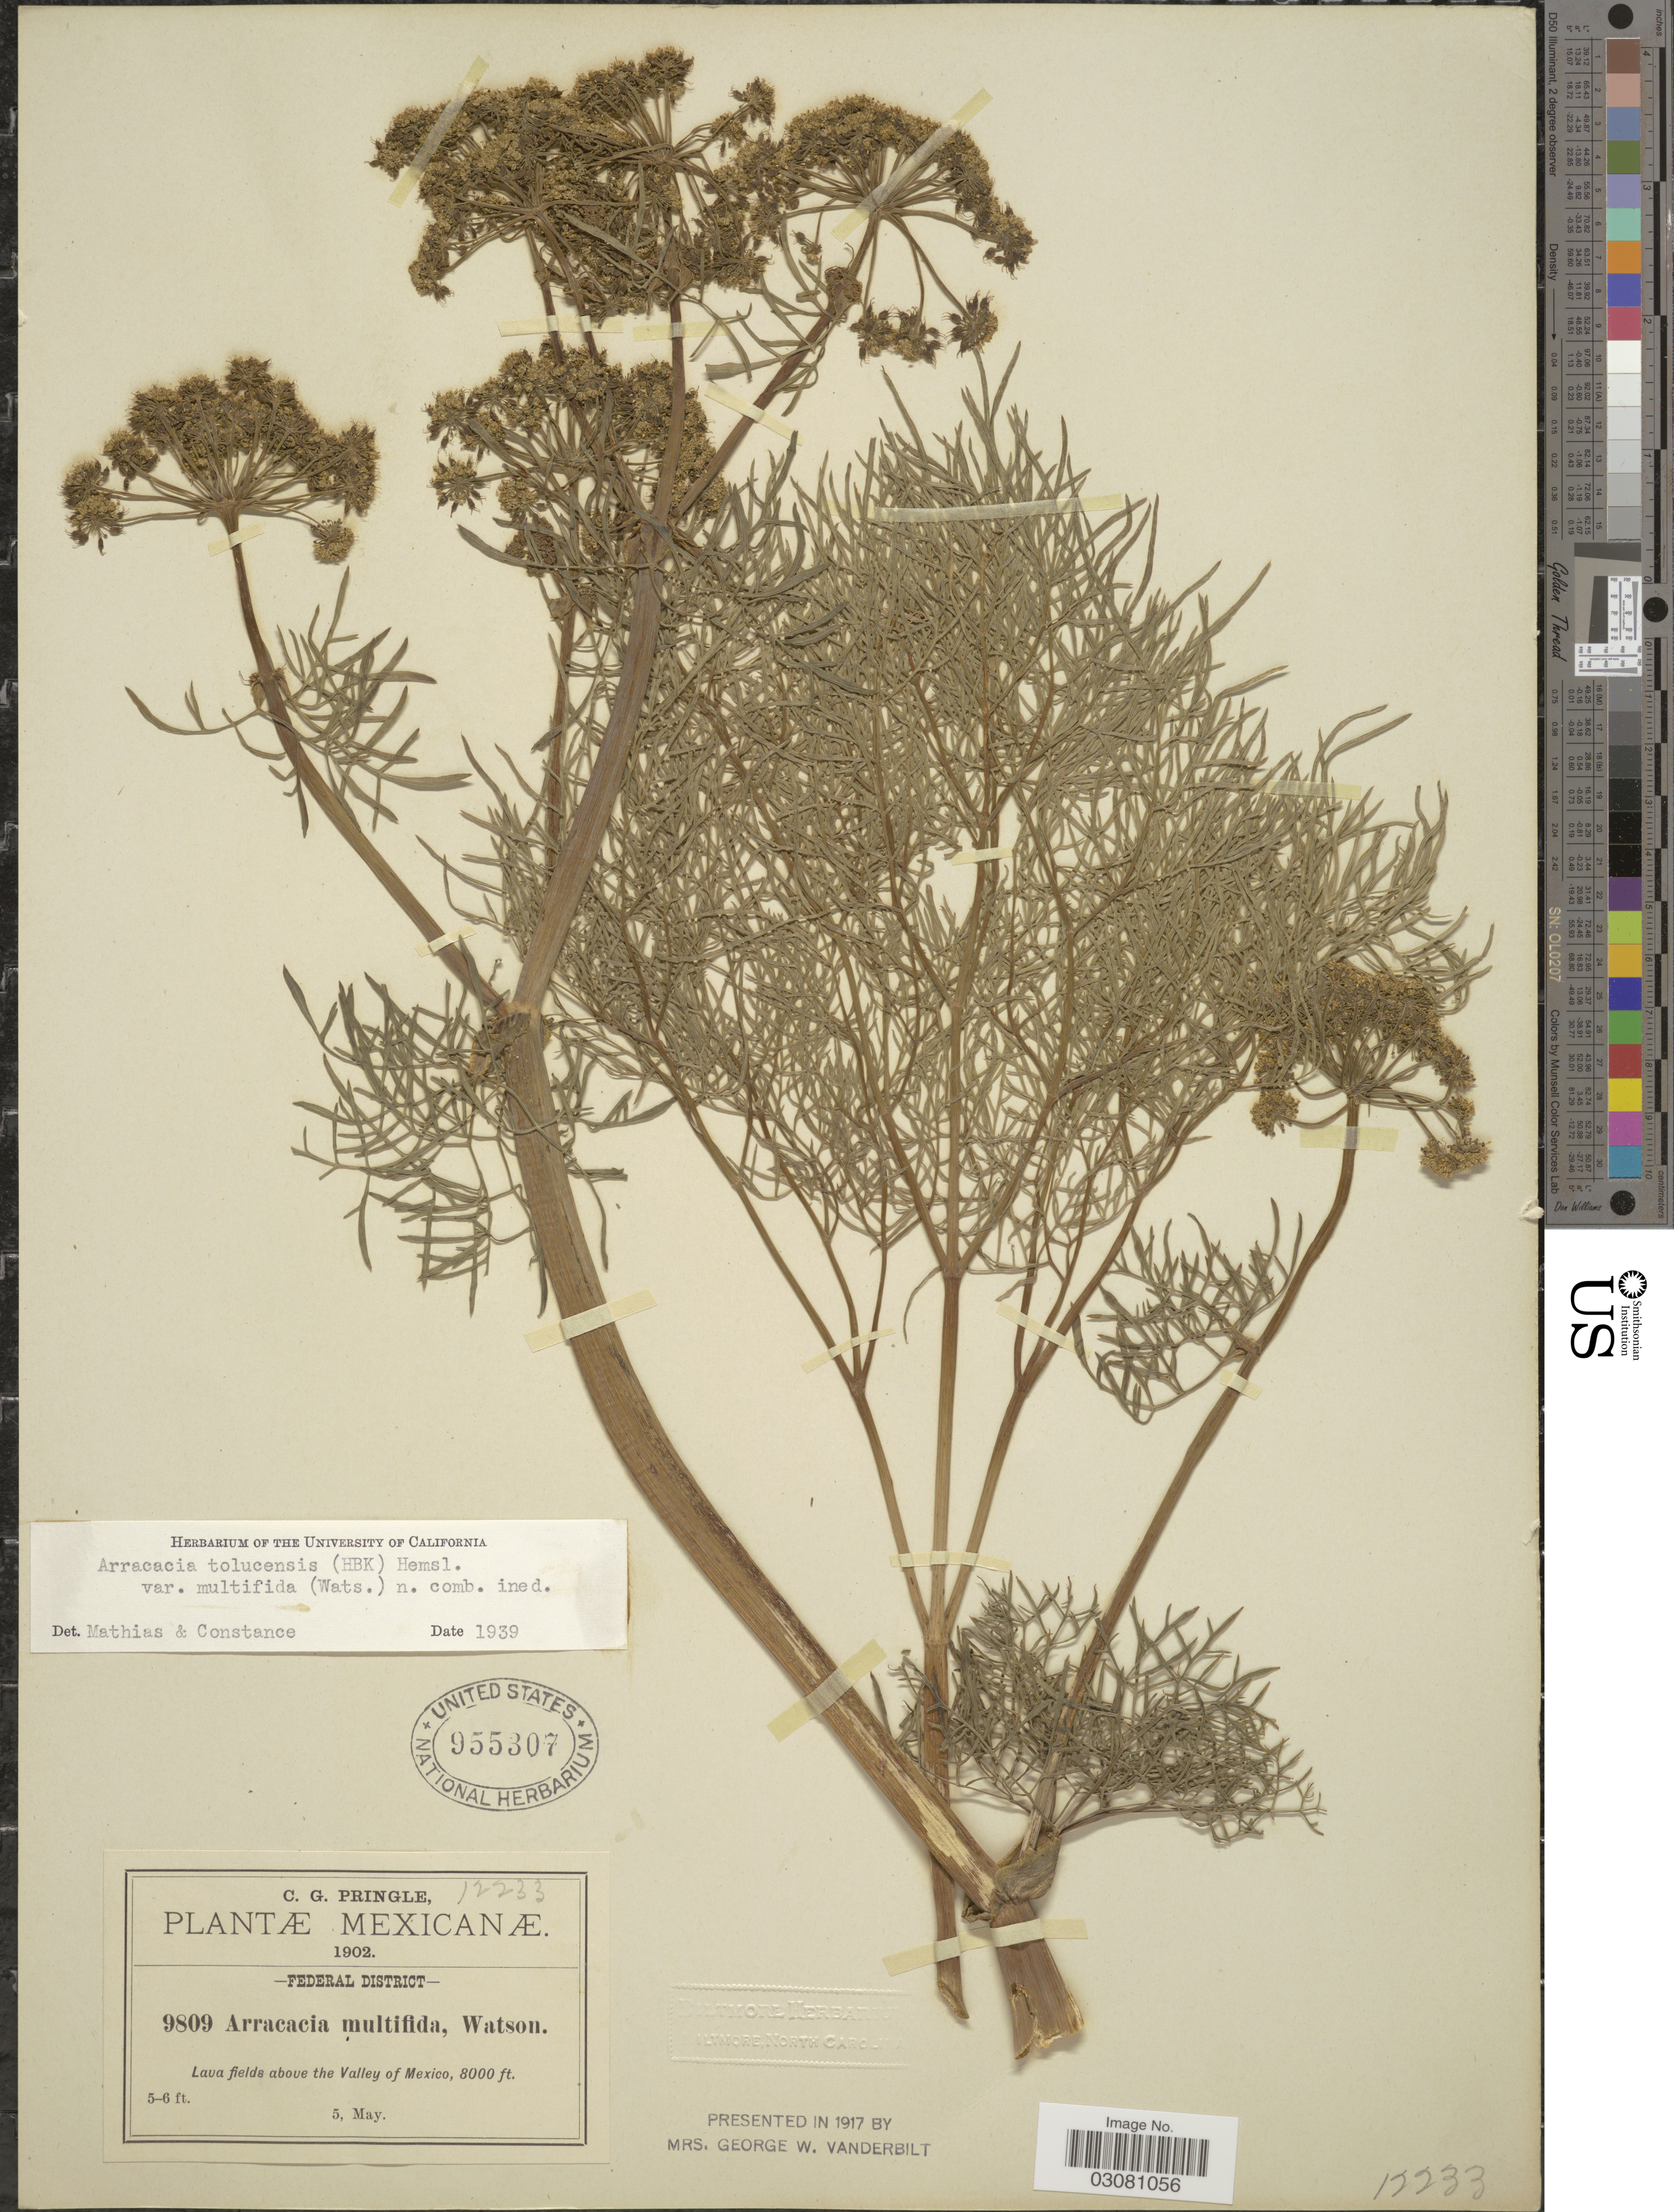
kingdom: Plantae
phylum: Tracheophyta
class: Magnoliopsida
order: Apiales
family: Apiaceae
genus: Arracacia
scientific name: Arracacia tolucensis var. multifida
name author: (S. Watson) Mathias & Constance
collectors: C. G. Pringle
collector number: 9809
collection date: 1902-05-05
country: Mexico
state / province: Distrito Federal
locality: Lava fields above the Valley of Mexico.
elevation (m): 2438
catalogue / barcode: US 955307